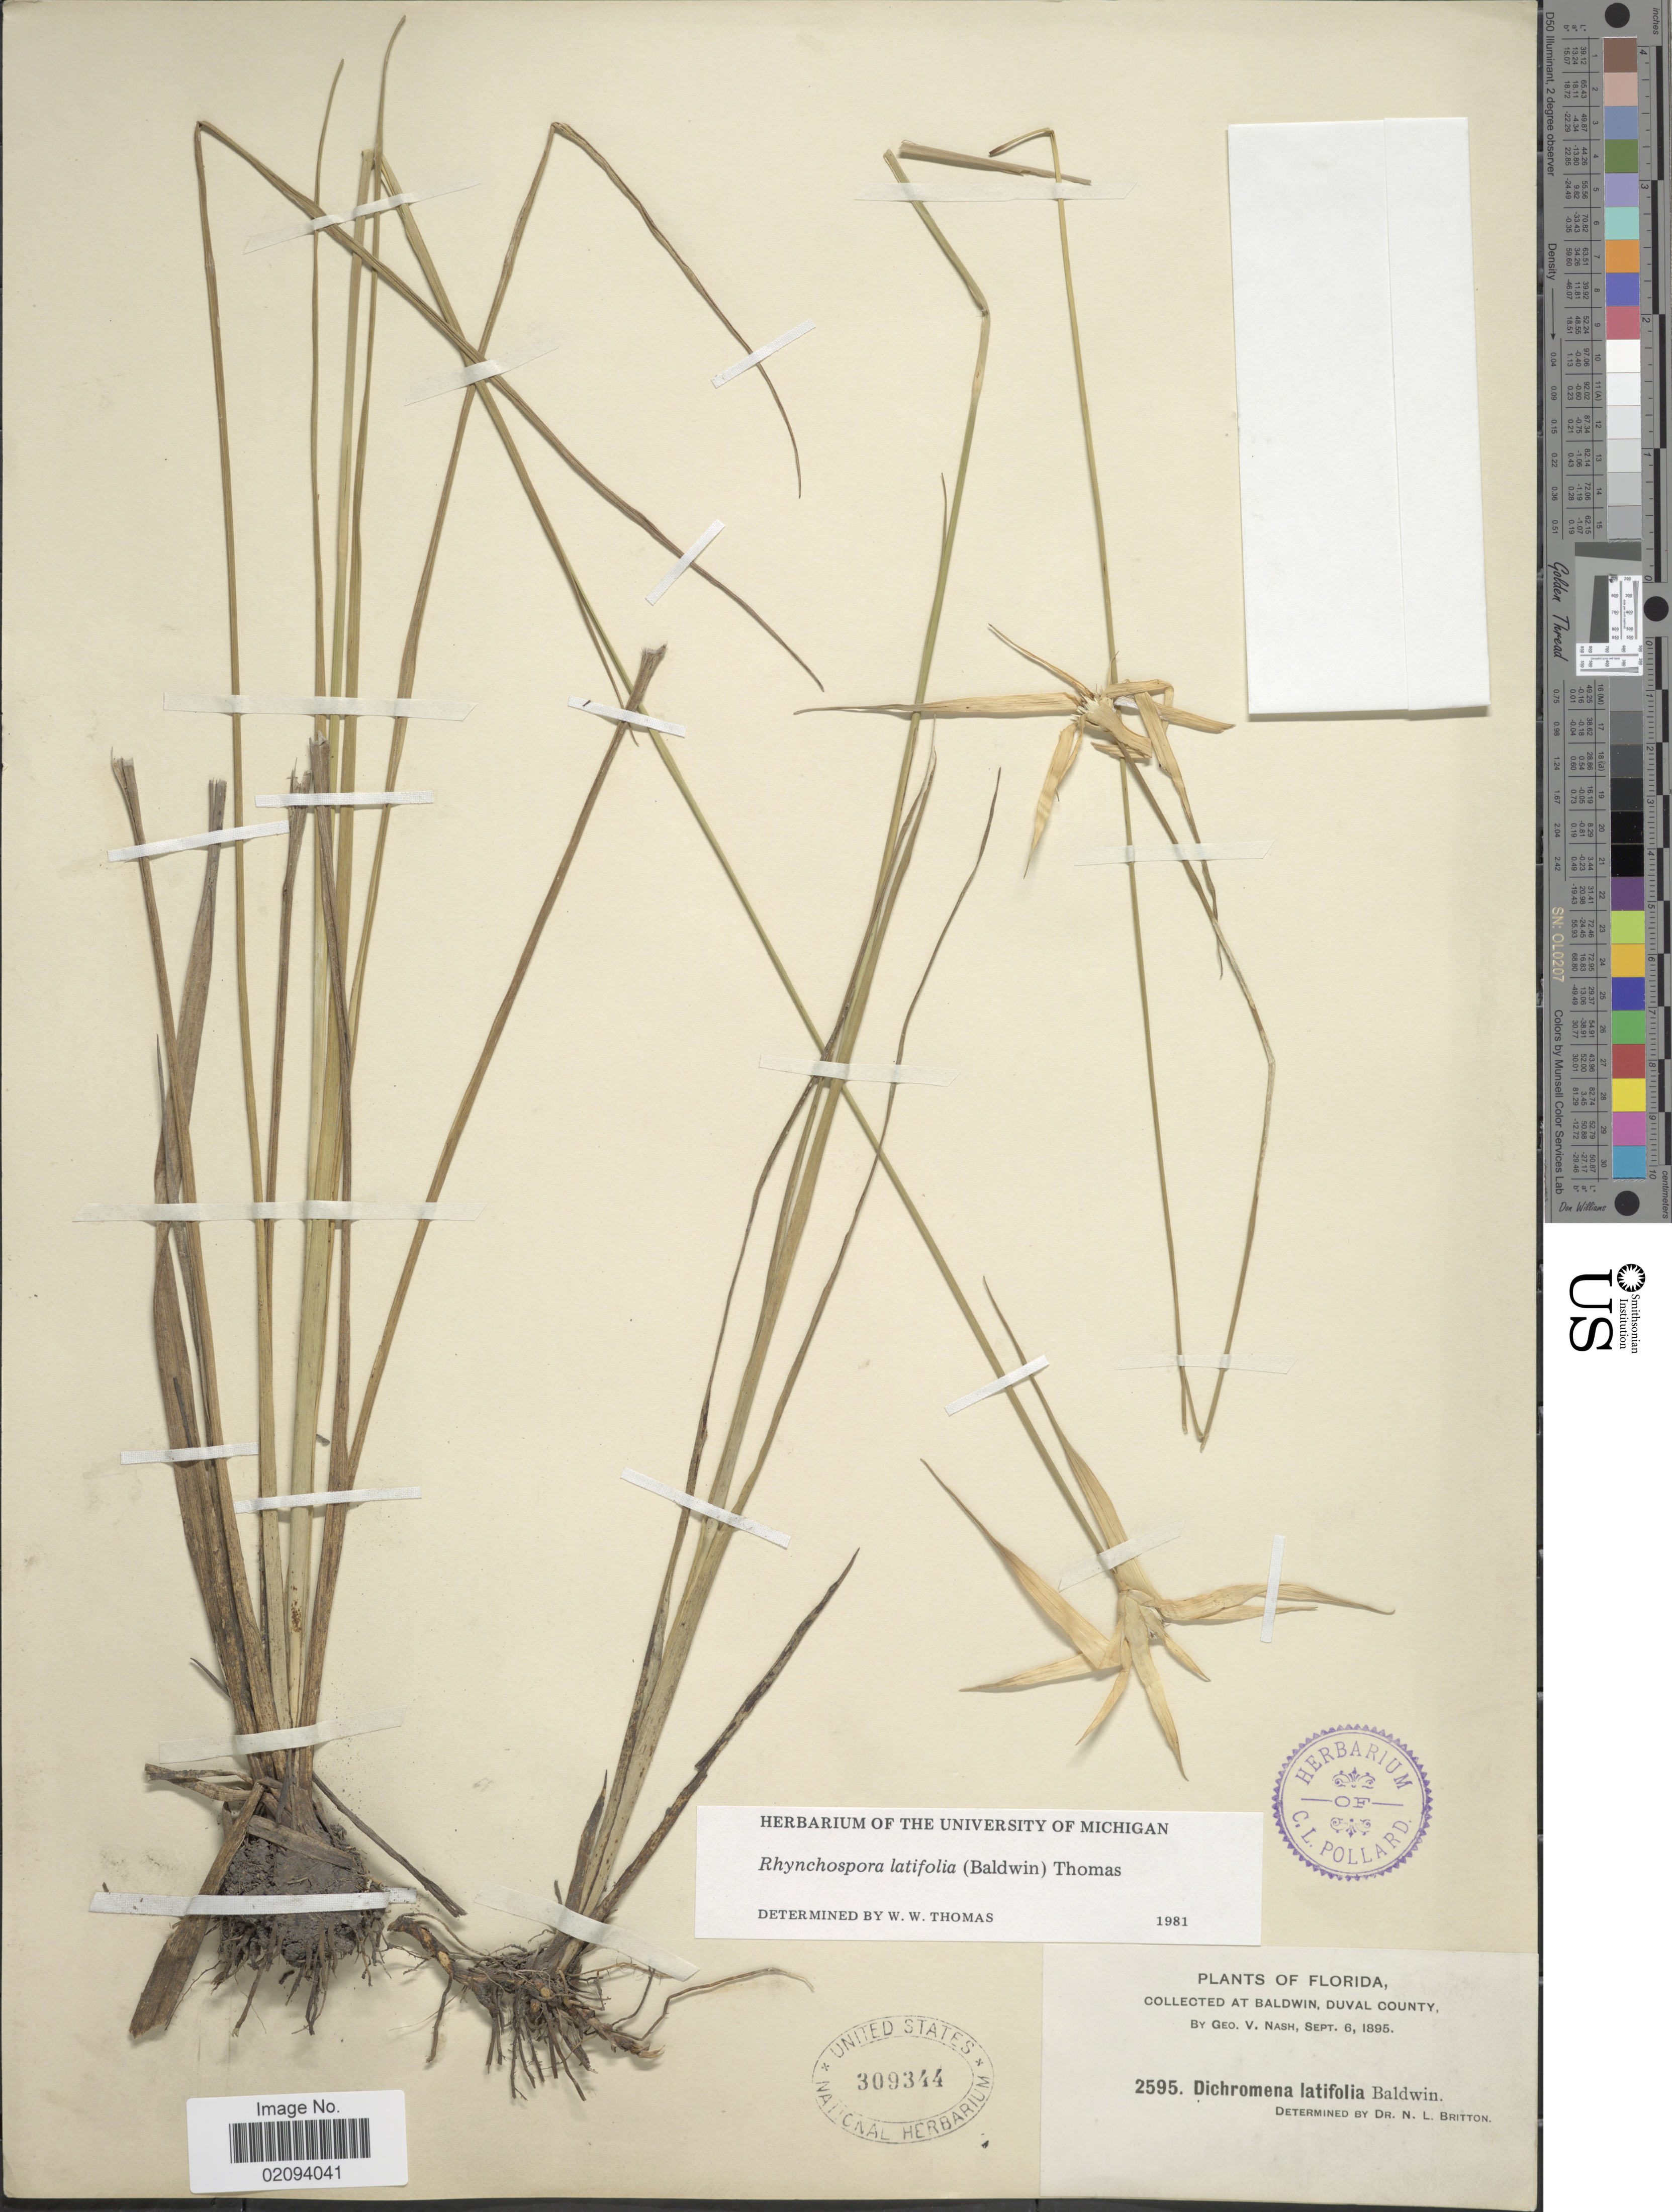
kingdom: Plantae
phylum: Tracheophyta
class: Liliopsida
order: Poales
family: Cyperaceae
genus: Rhynchospora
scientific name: Rhynchospora latifolia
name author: (Baldwin ex Elliott) W.W. Thomas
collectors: G. V. Nash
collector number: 2595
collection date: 1895-09-06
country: United States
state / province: Florida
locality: At Baldwin, Duval County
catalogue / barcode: US 309344